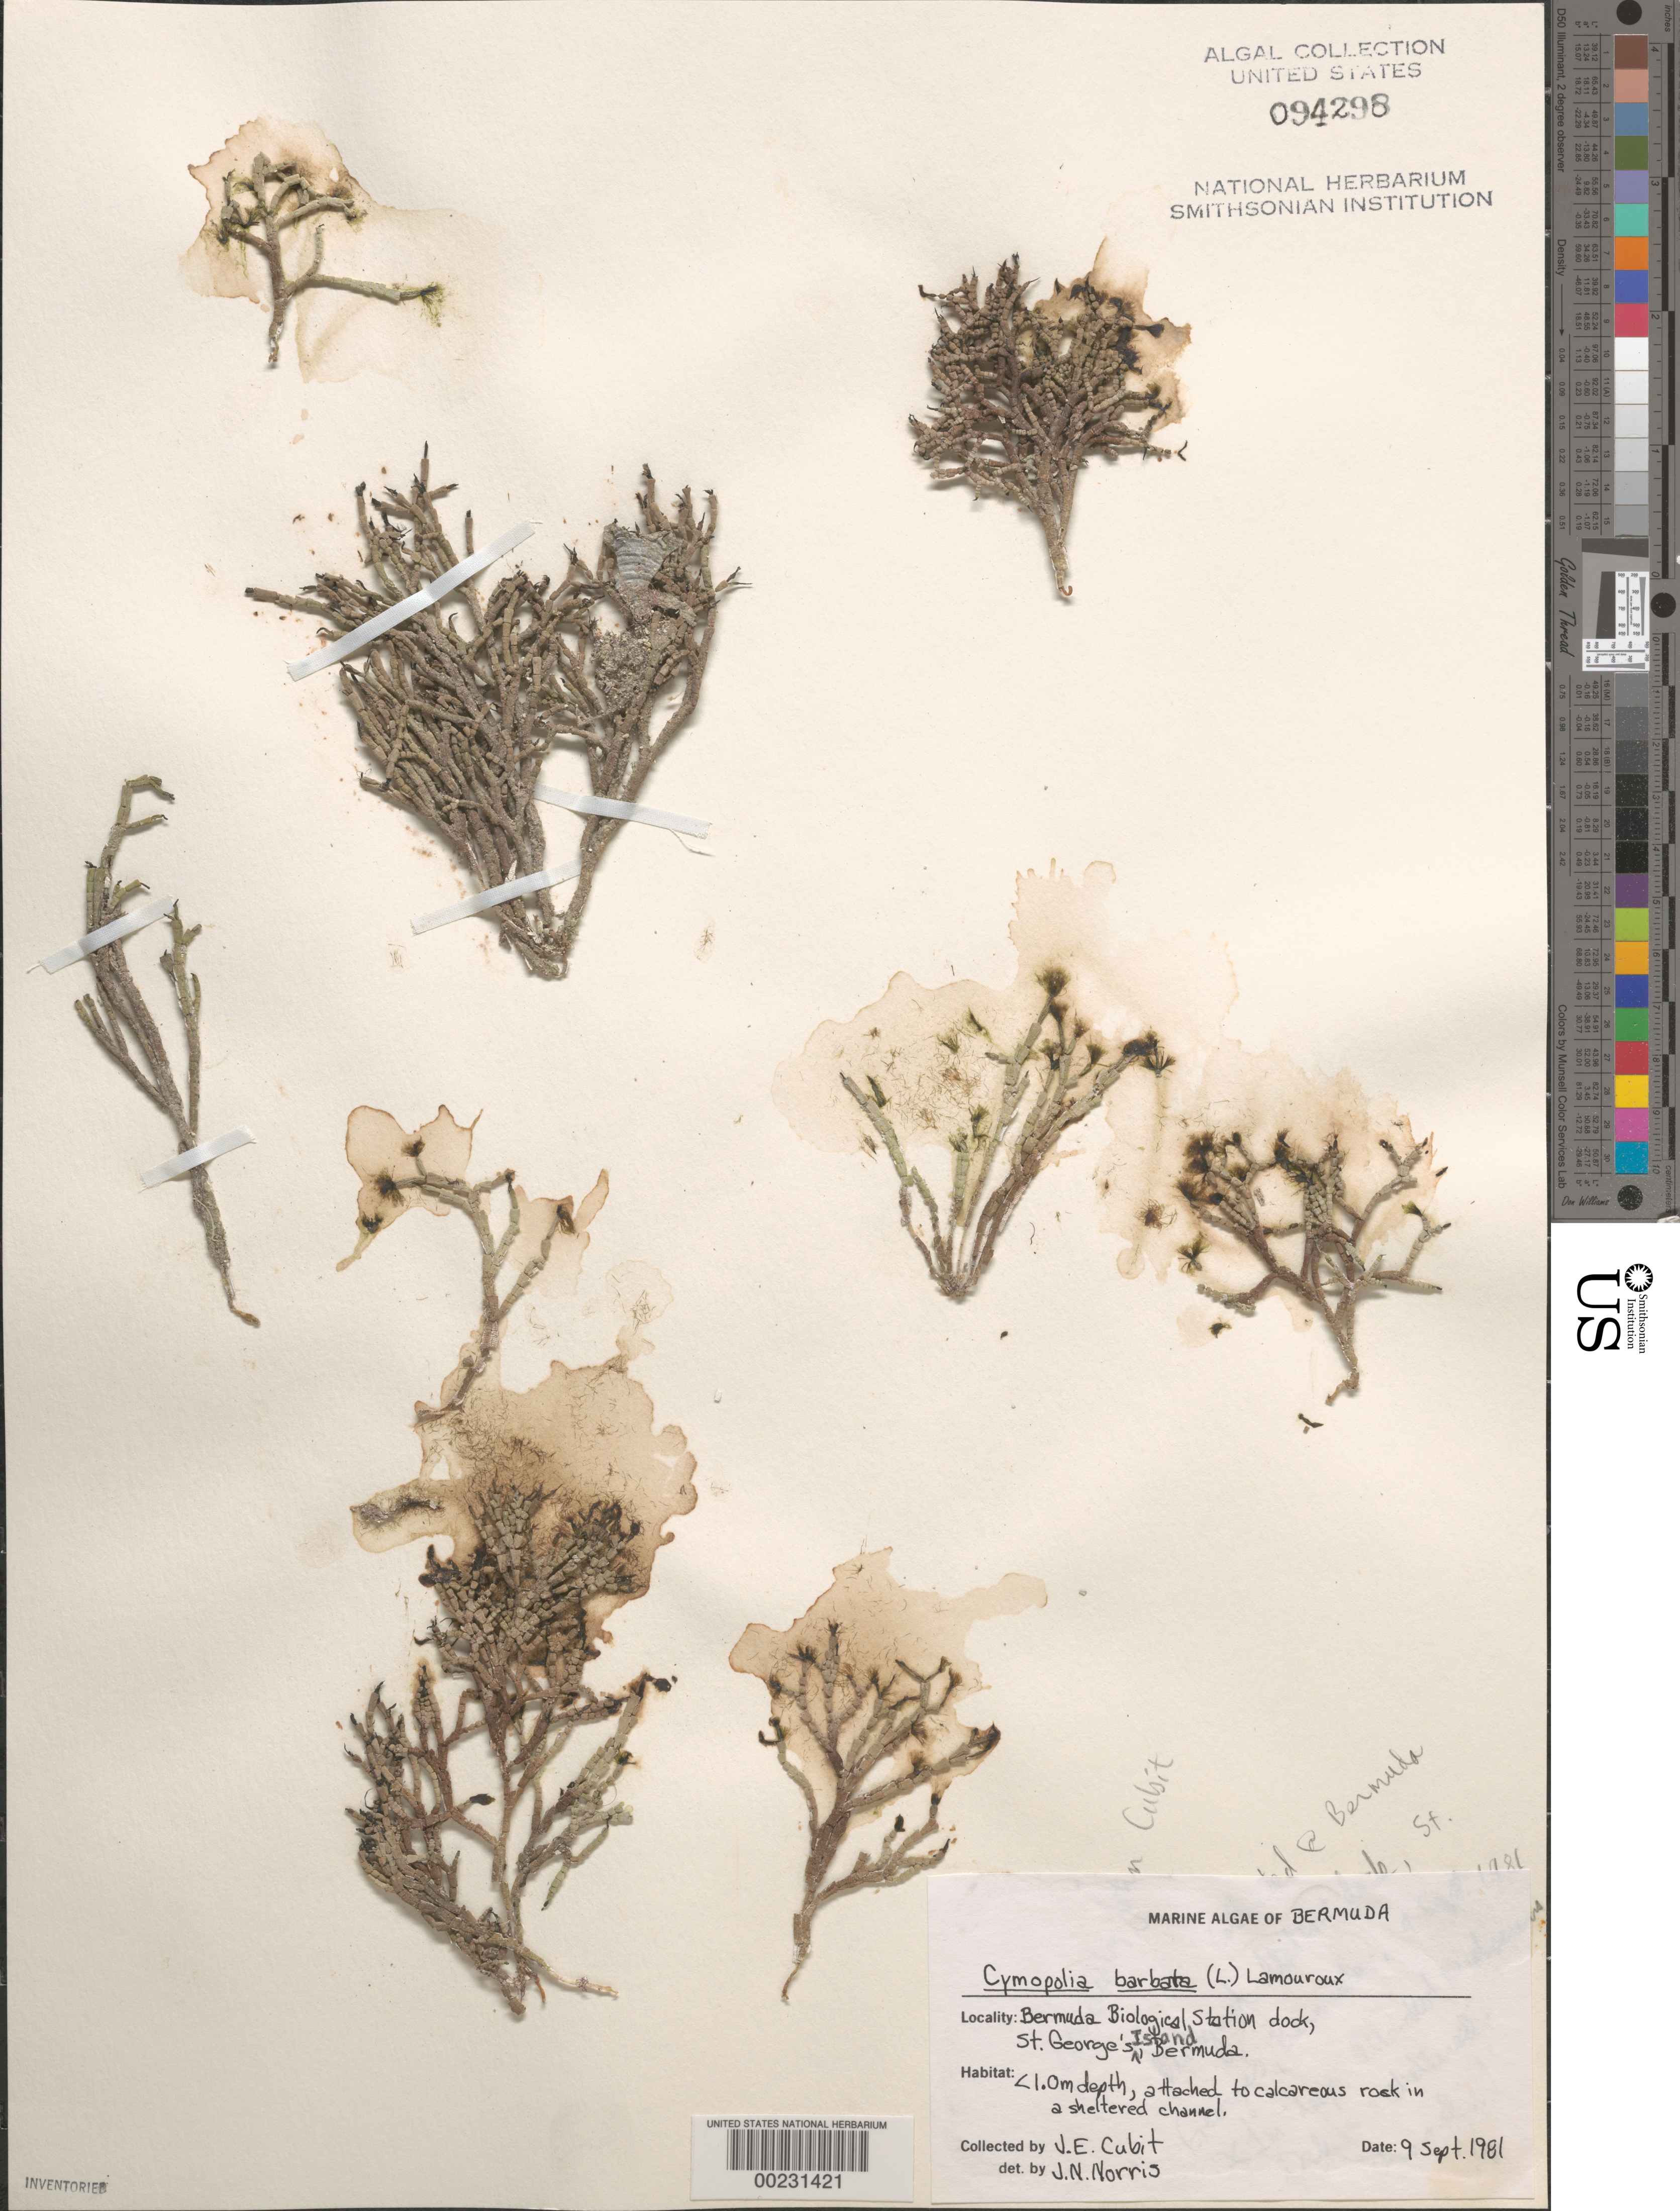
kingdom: Plantae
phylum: Chlorophyta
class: Ulvophyceae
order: Dasycladales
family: Dasycladaceae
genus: Cymopolia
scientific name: Cymopolia barbata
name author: (L.) J.V.Lamouroux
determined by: Norris, James N.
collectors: J. Cubit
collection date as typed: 09 Sep 1981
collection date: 1981-09-09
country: Bermuda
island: St. George's Island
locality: Bermuda Biological Station dock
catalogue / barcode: US 94298